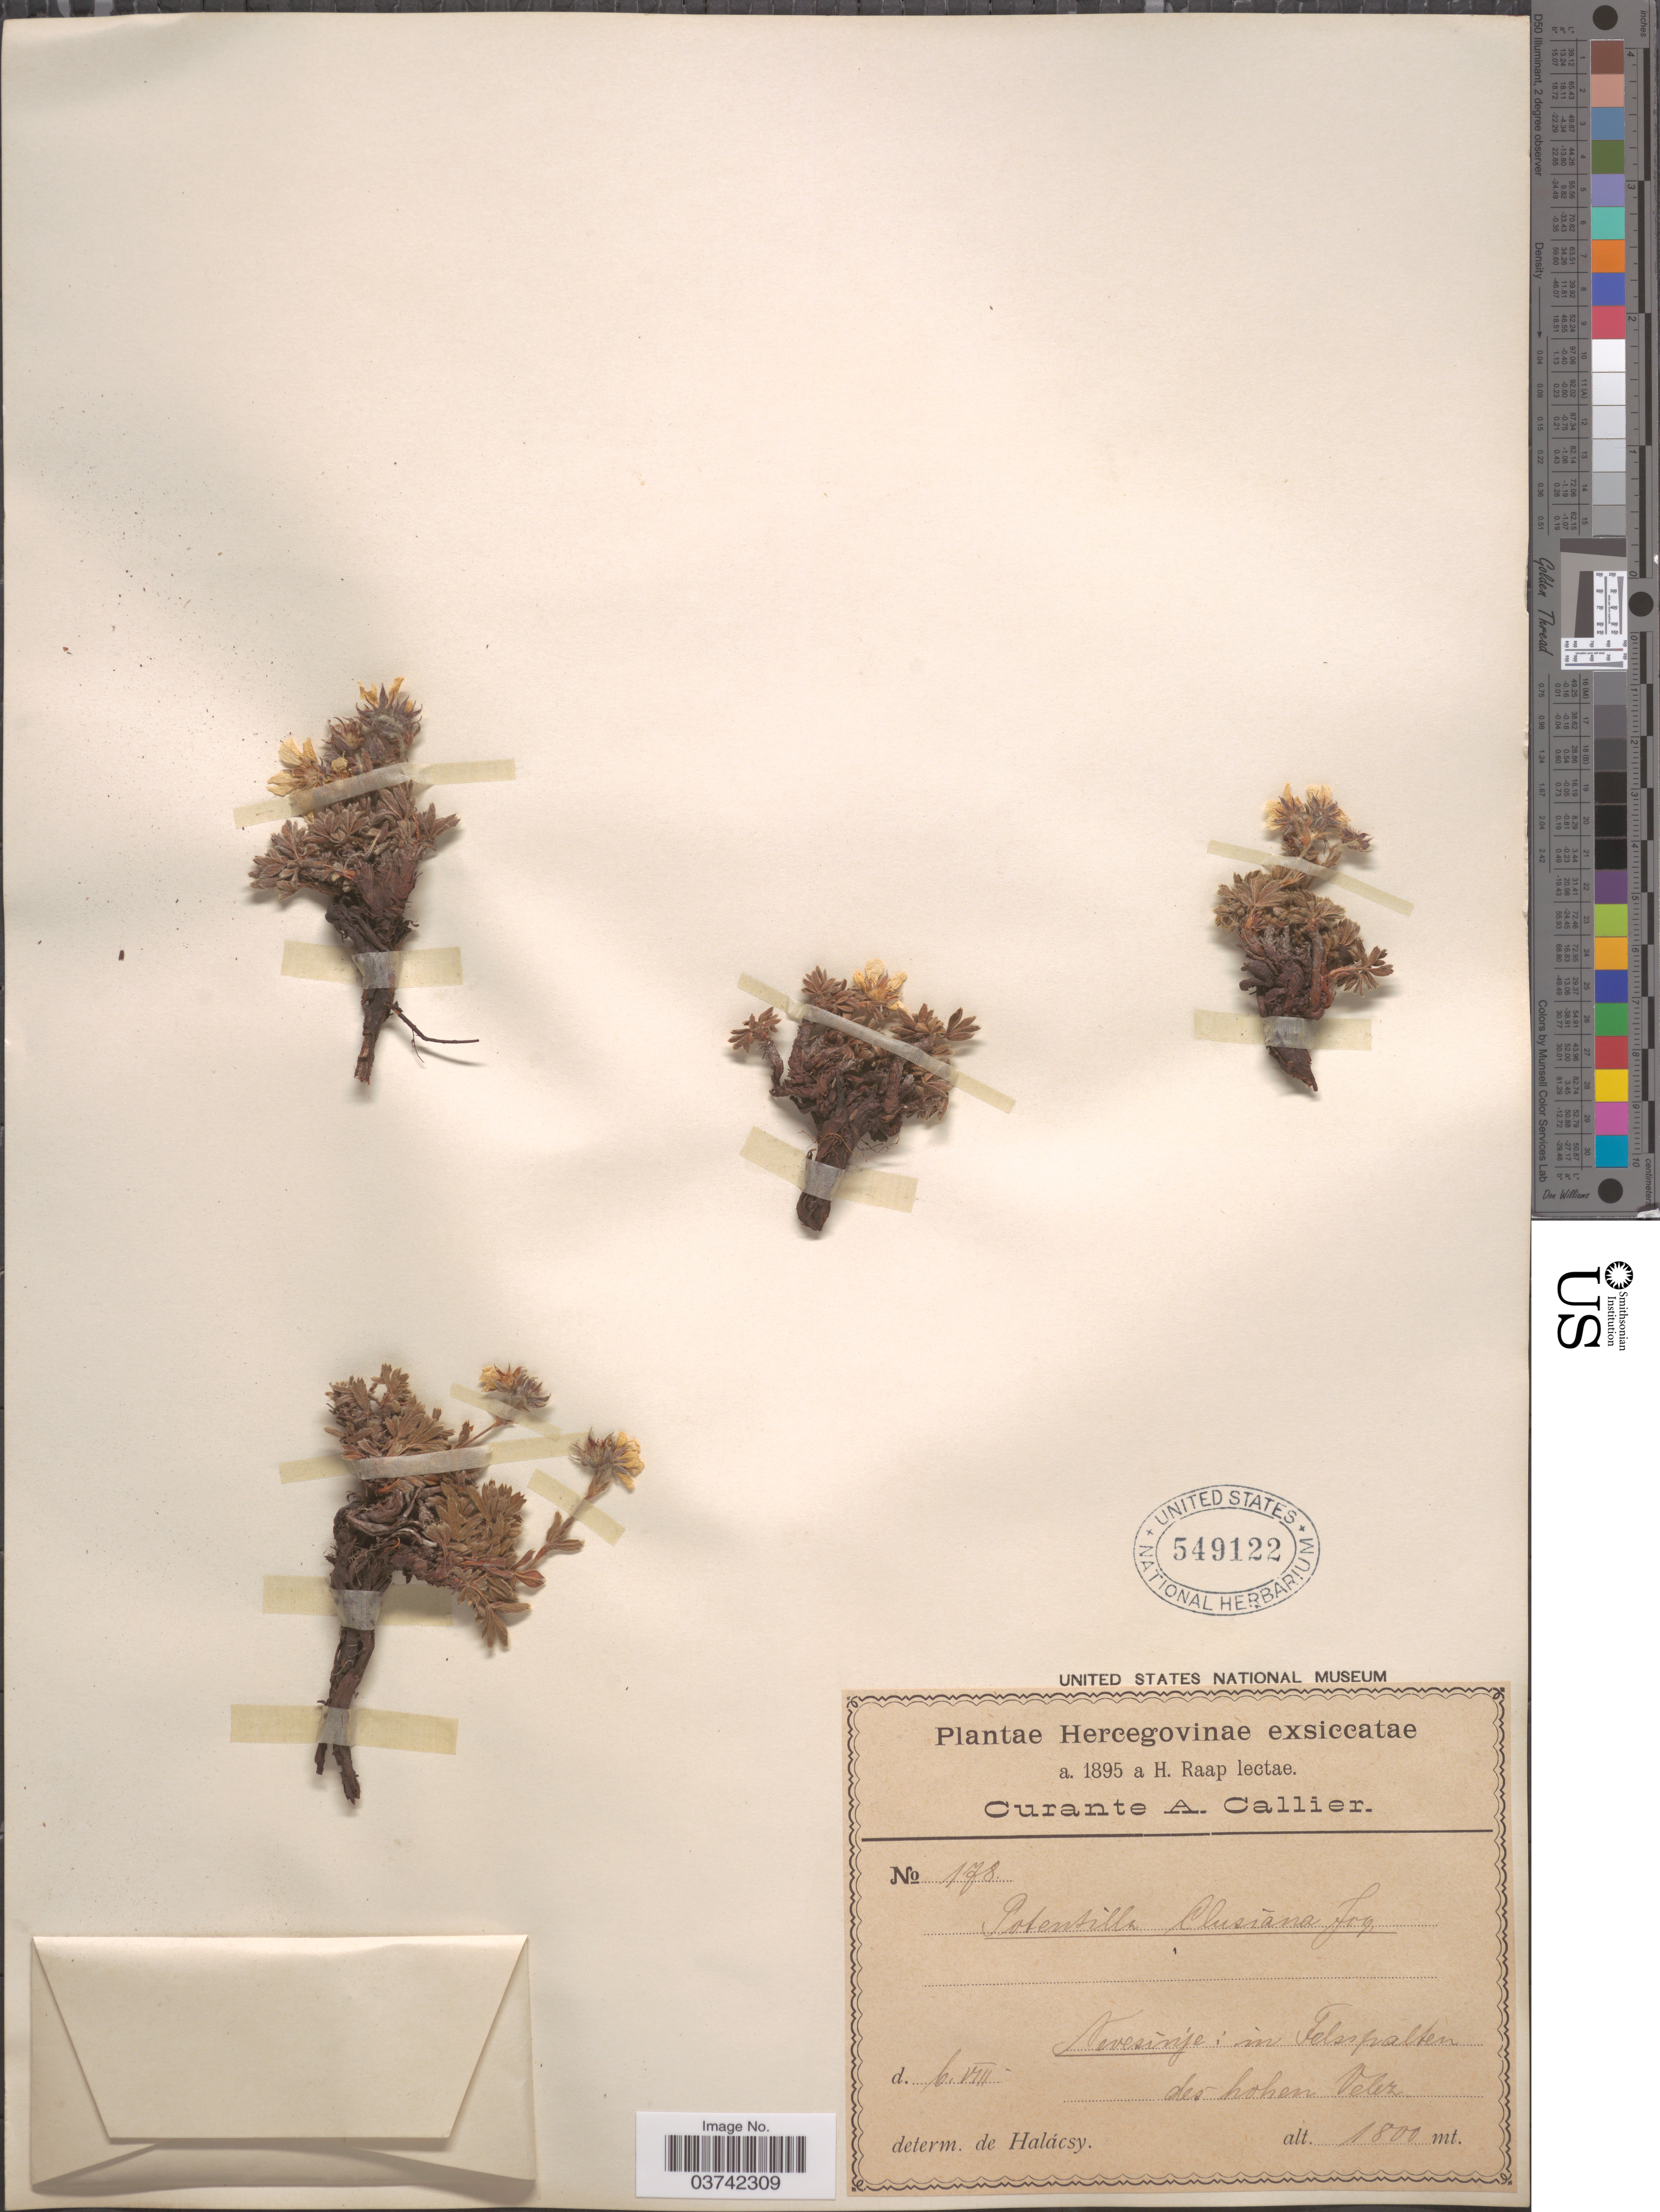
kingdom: Plantae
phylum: Tracheophyta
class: Magnoliopsida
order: Rosales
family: Rosaceae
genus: Potentilla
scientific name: Potentilla clusiana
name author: Jacq.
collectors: H. Raap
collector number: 178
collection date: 1895-08-06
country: Bosnia and Herzegovina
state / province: Srpska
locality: Hercegovinae. Nevesinje: in Felsspalten des [interpreted] hohen Velez.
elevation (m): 1800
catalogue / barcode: US 549122